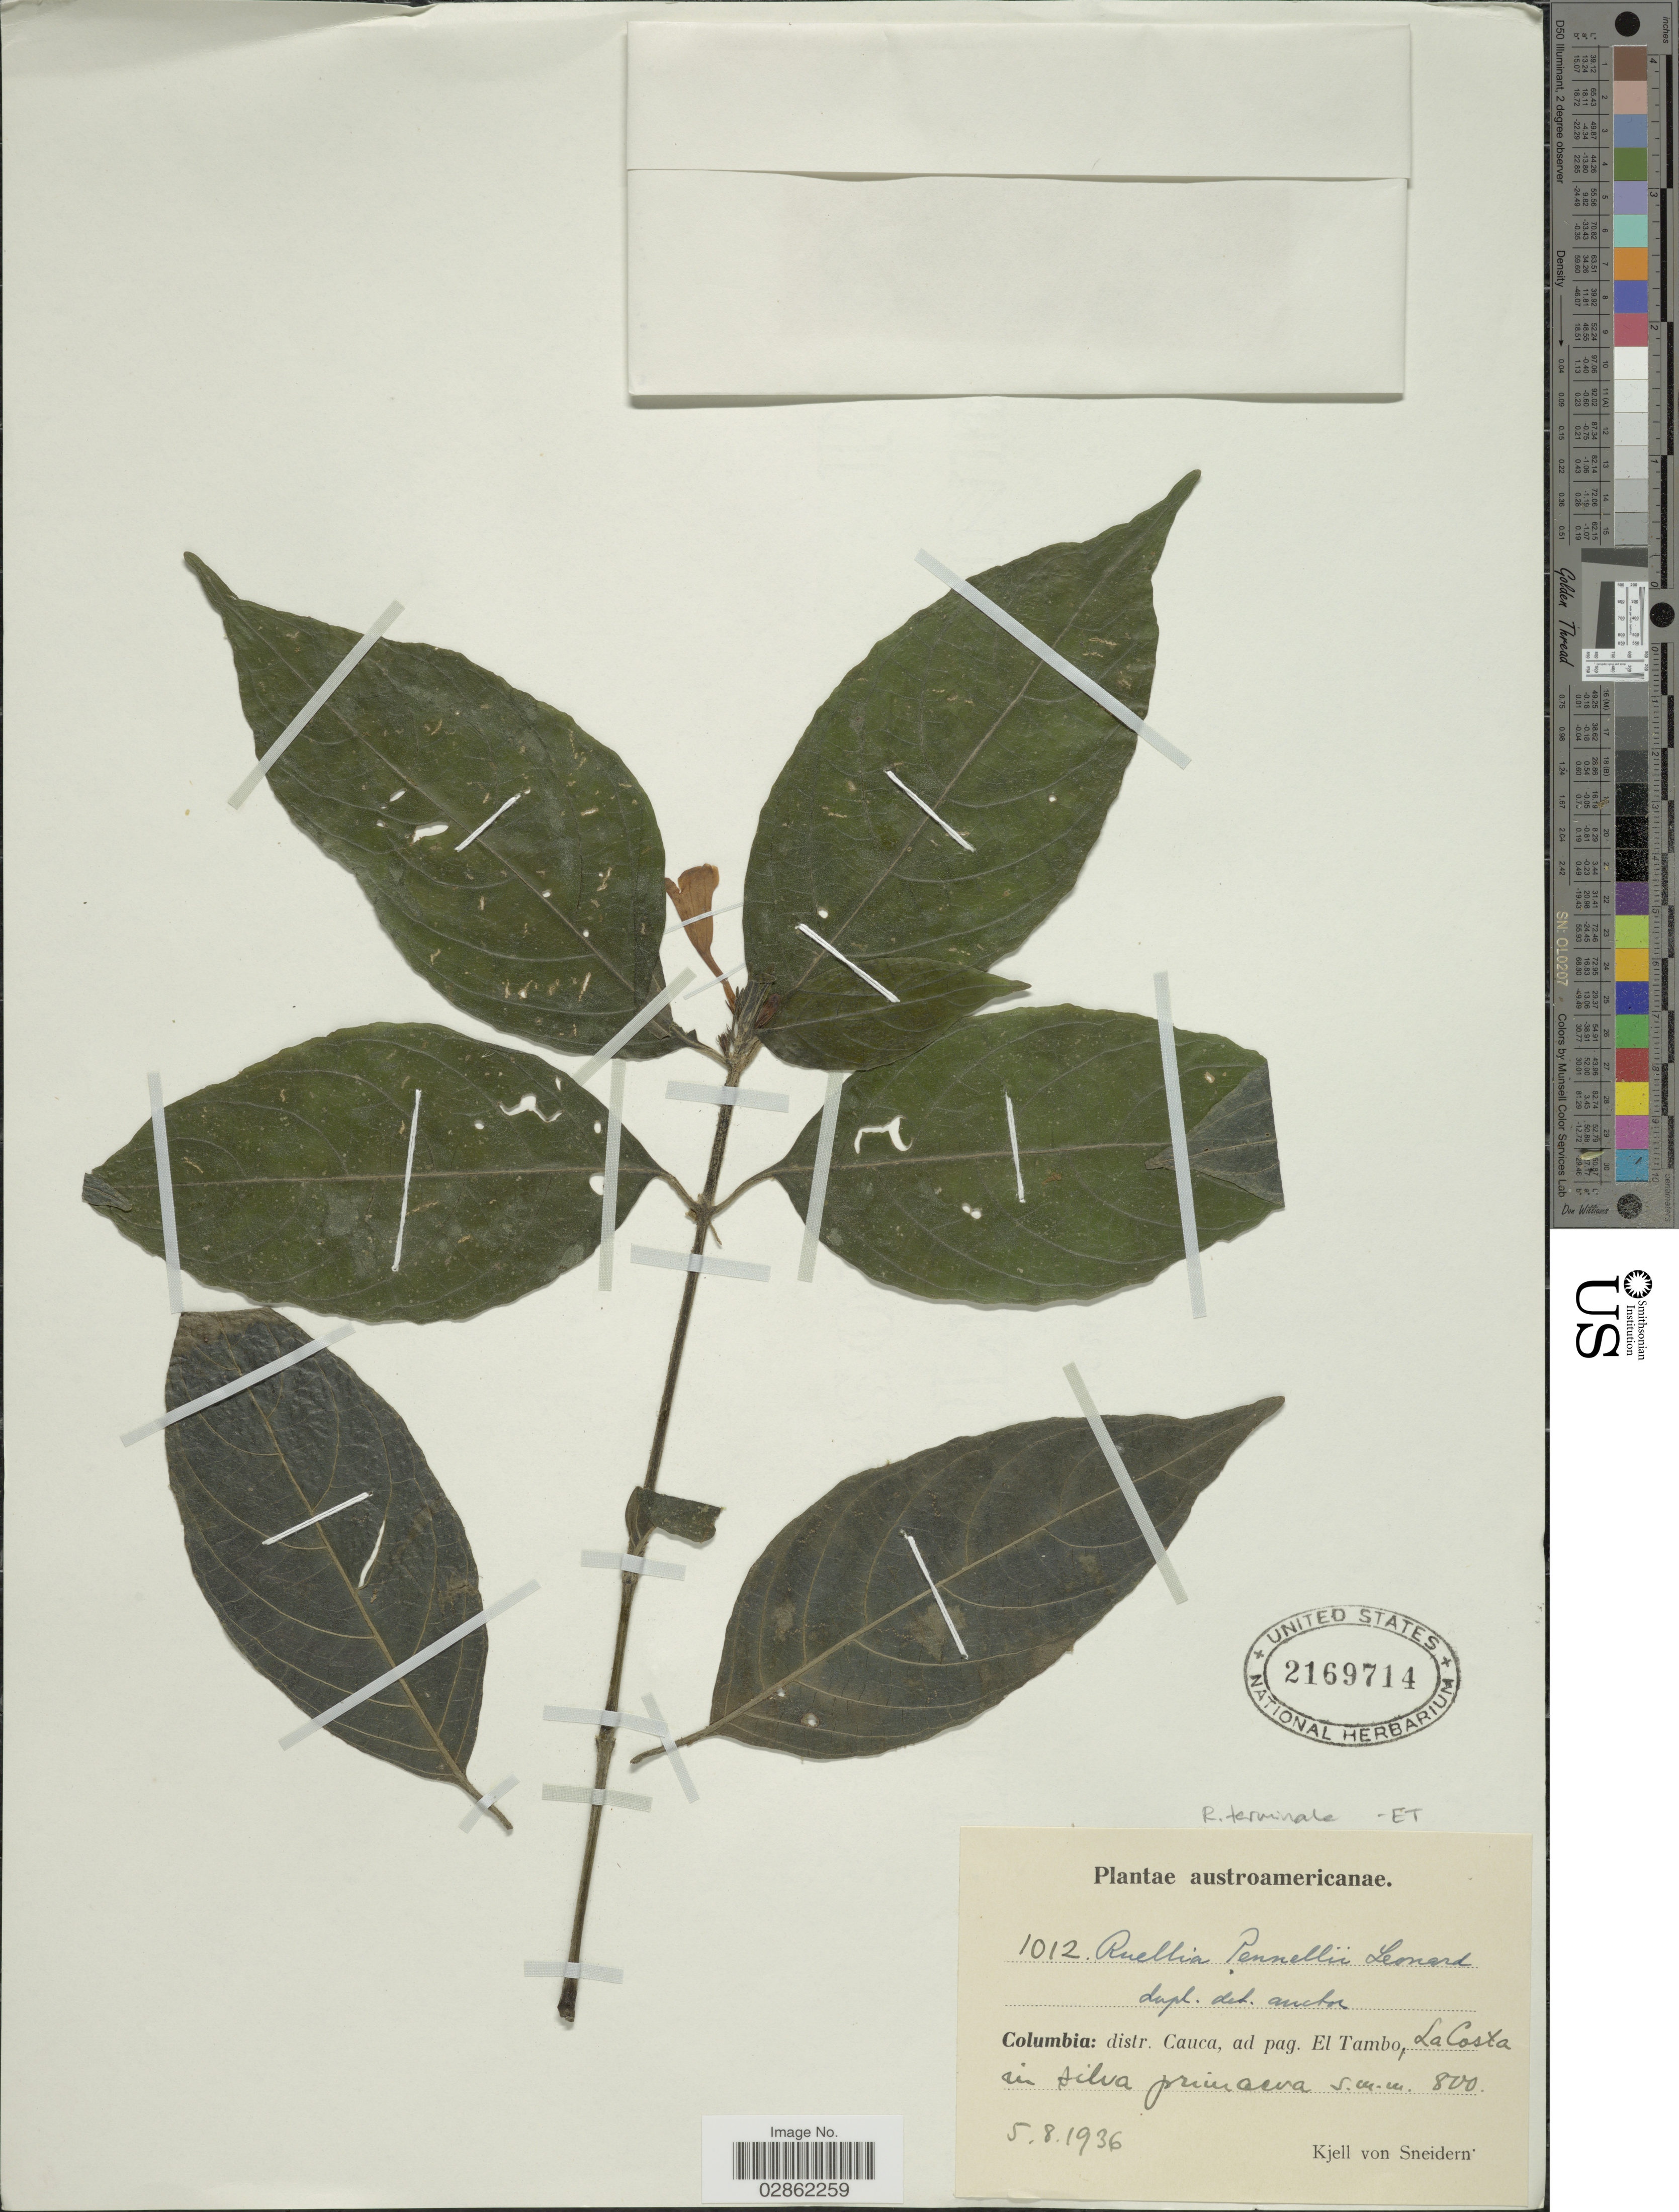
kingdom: Plantae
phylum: Tracheophyta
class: Magnoliopsida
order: Lamiales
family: Acanthaceae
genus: Ruellia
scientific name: Ruellia terminalis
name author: (Nees) Wassh.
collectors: K. von Sneidern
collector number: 1012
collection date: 1936-08-05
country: Colombia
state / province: Cauca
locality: Distr. Cauca, ad. pag. El Tambo, La Costa in silva primaera.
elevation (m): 800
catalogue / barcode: US 2169714